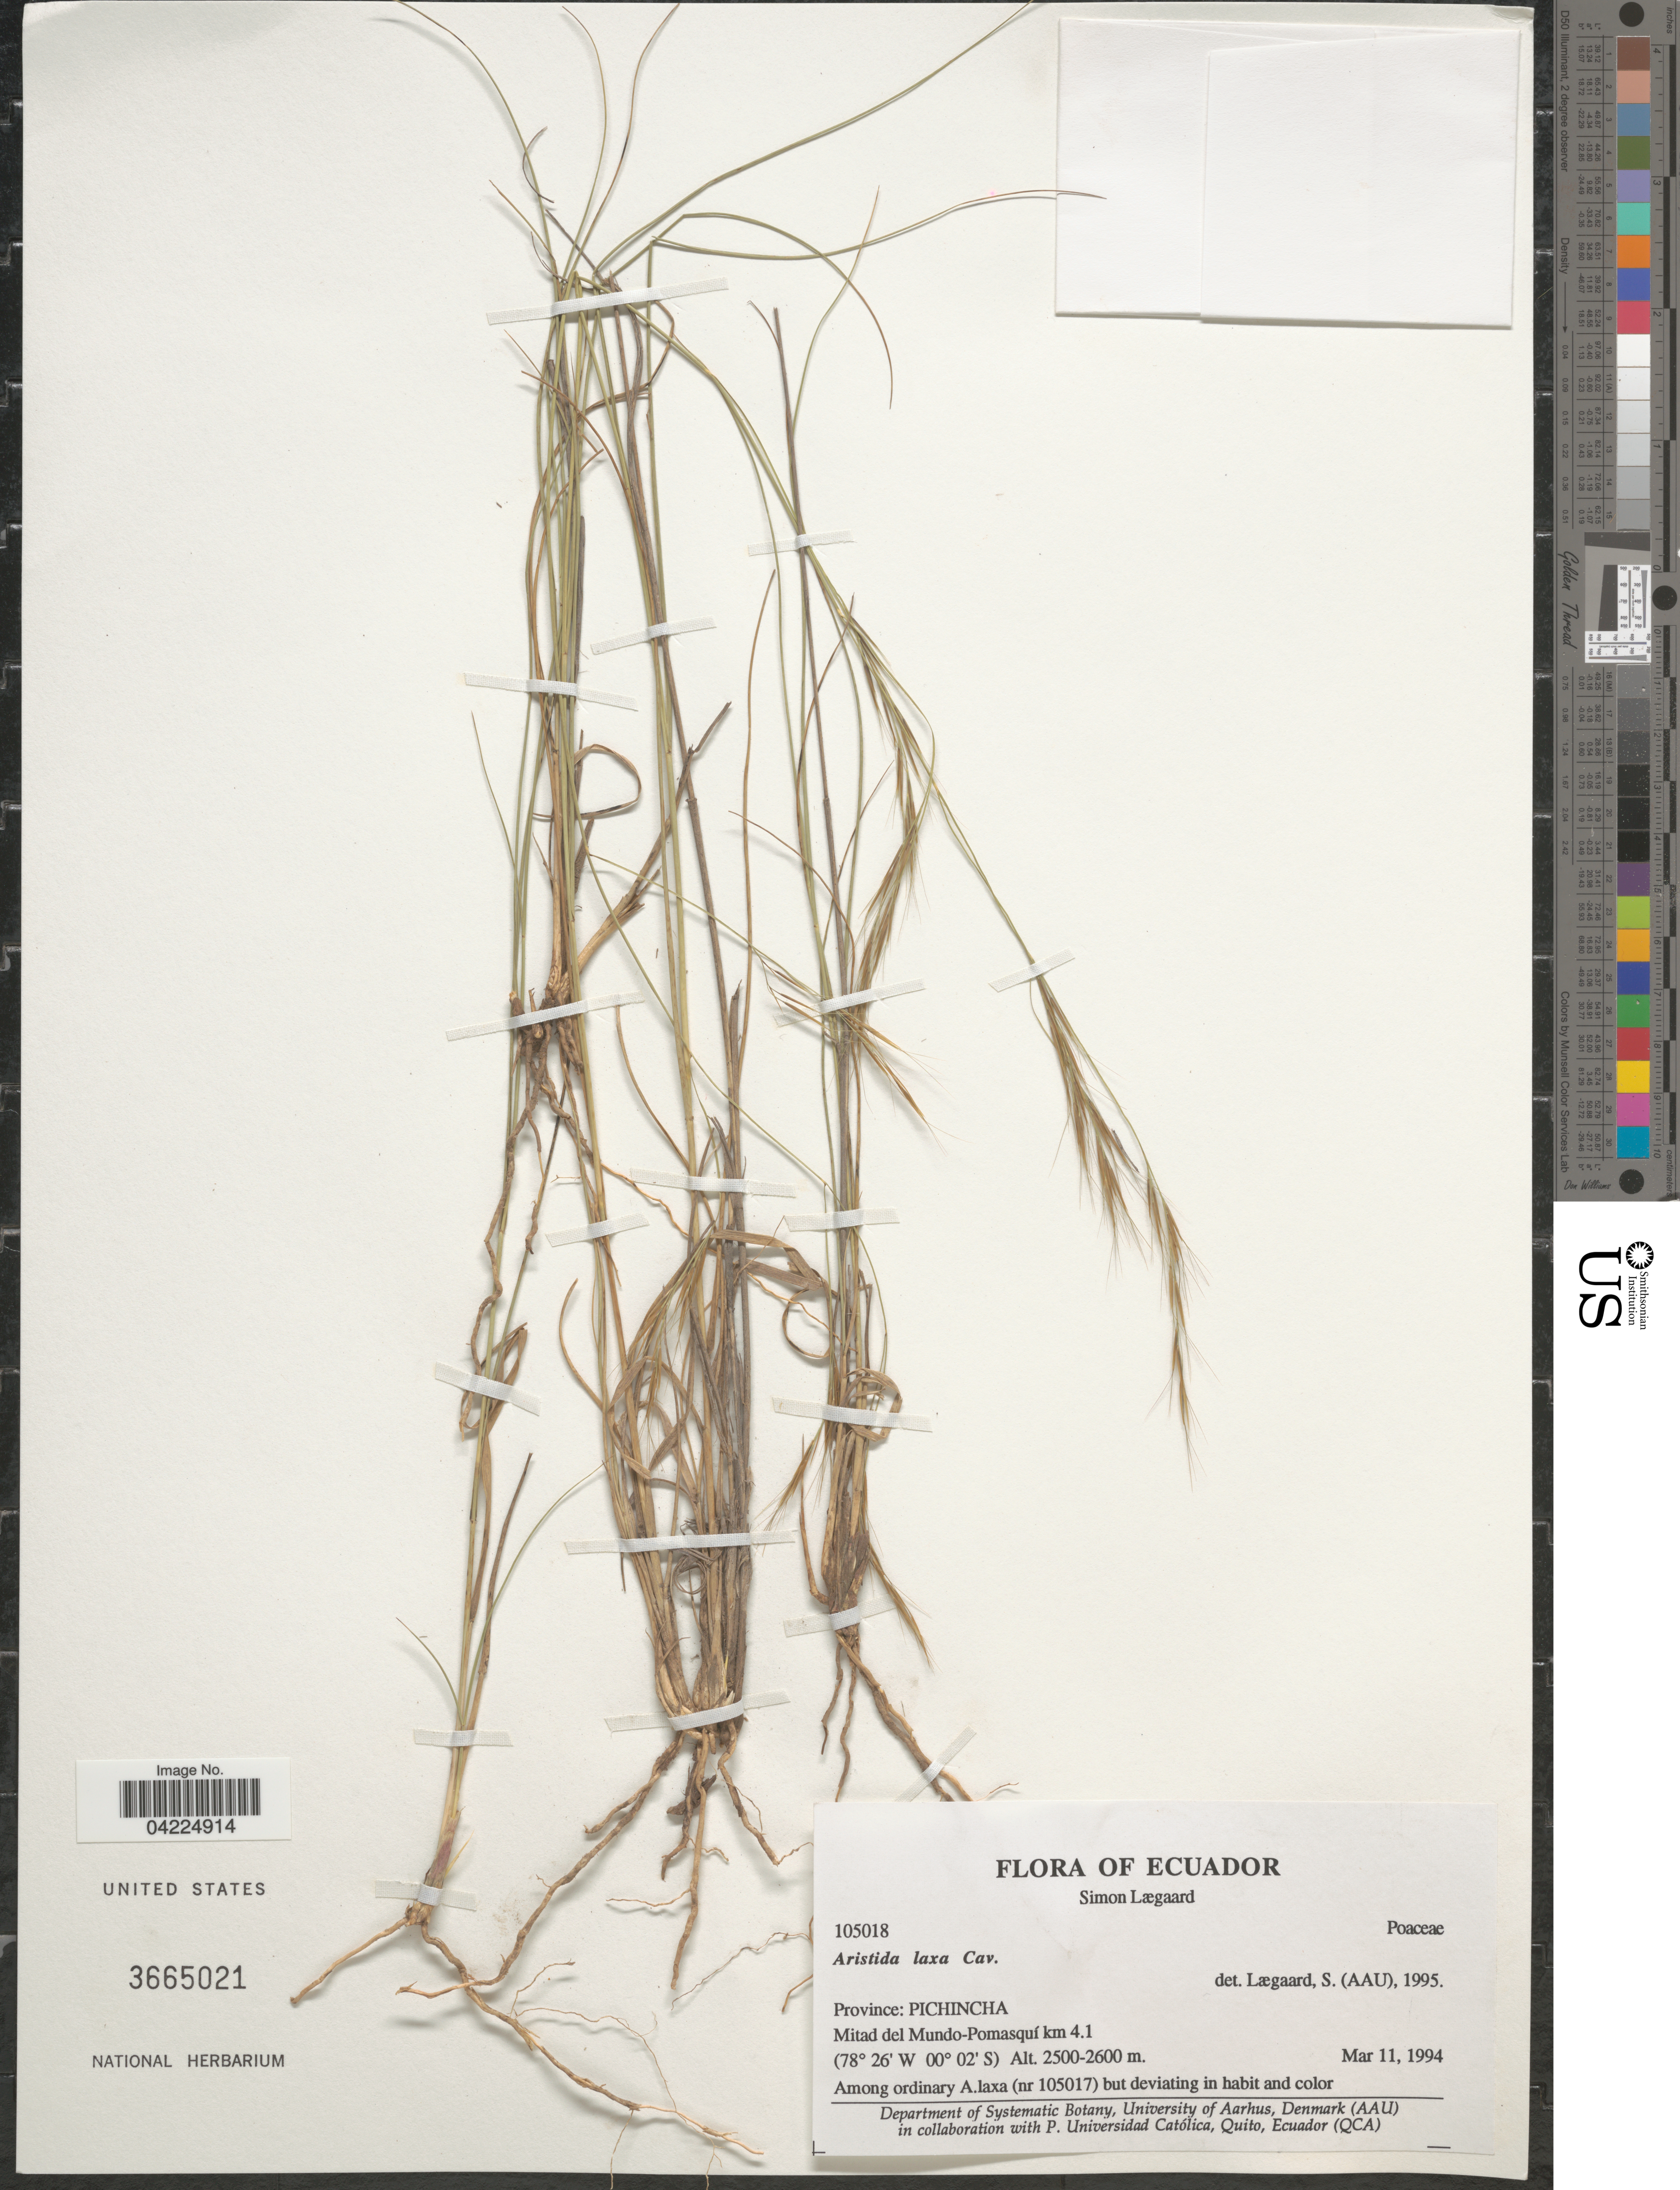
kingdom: Plantae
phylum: Tracheophyta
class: Liliopsida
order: Poales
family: Poaceae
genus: Aristida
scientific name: Aristida laxa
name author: Cav.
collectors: S. Lægaard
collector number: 105018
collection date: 1994-03-11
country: Ecuador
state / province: Pichincha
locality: Mitad del Mundo-Pomasquí km 4.1.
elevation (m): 2500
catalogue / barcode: US 3665021